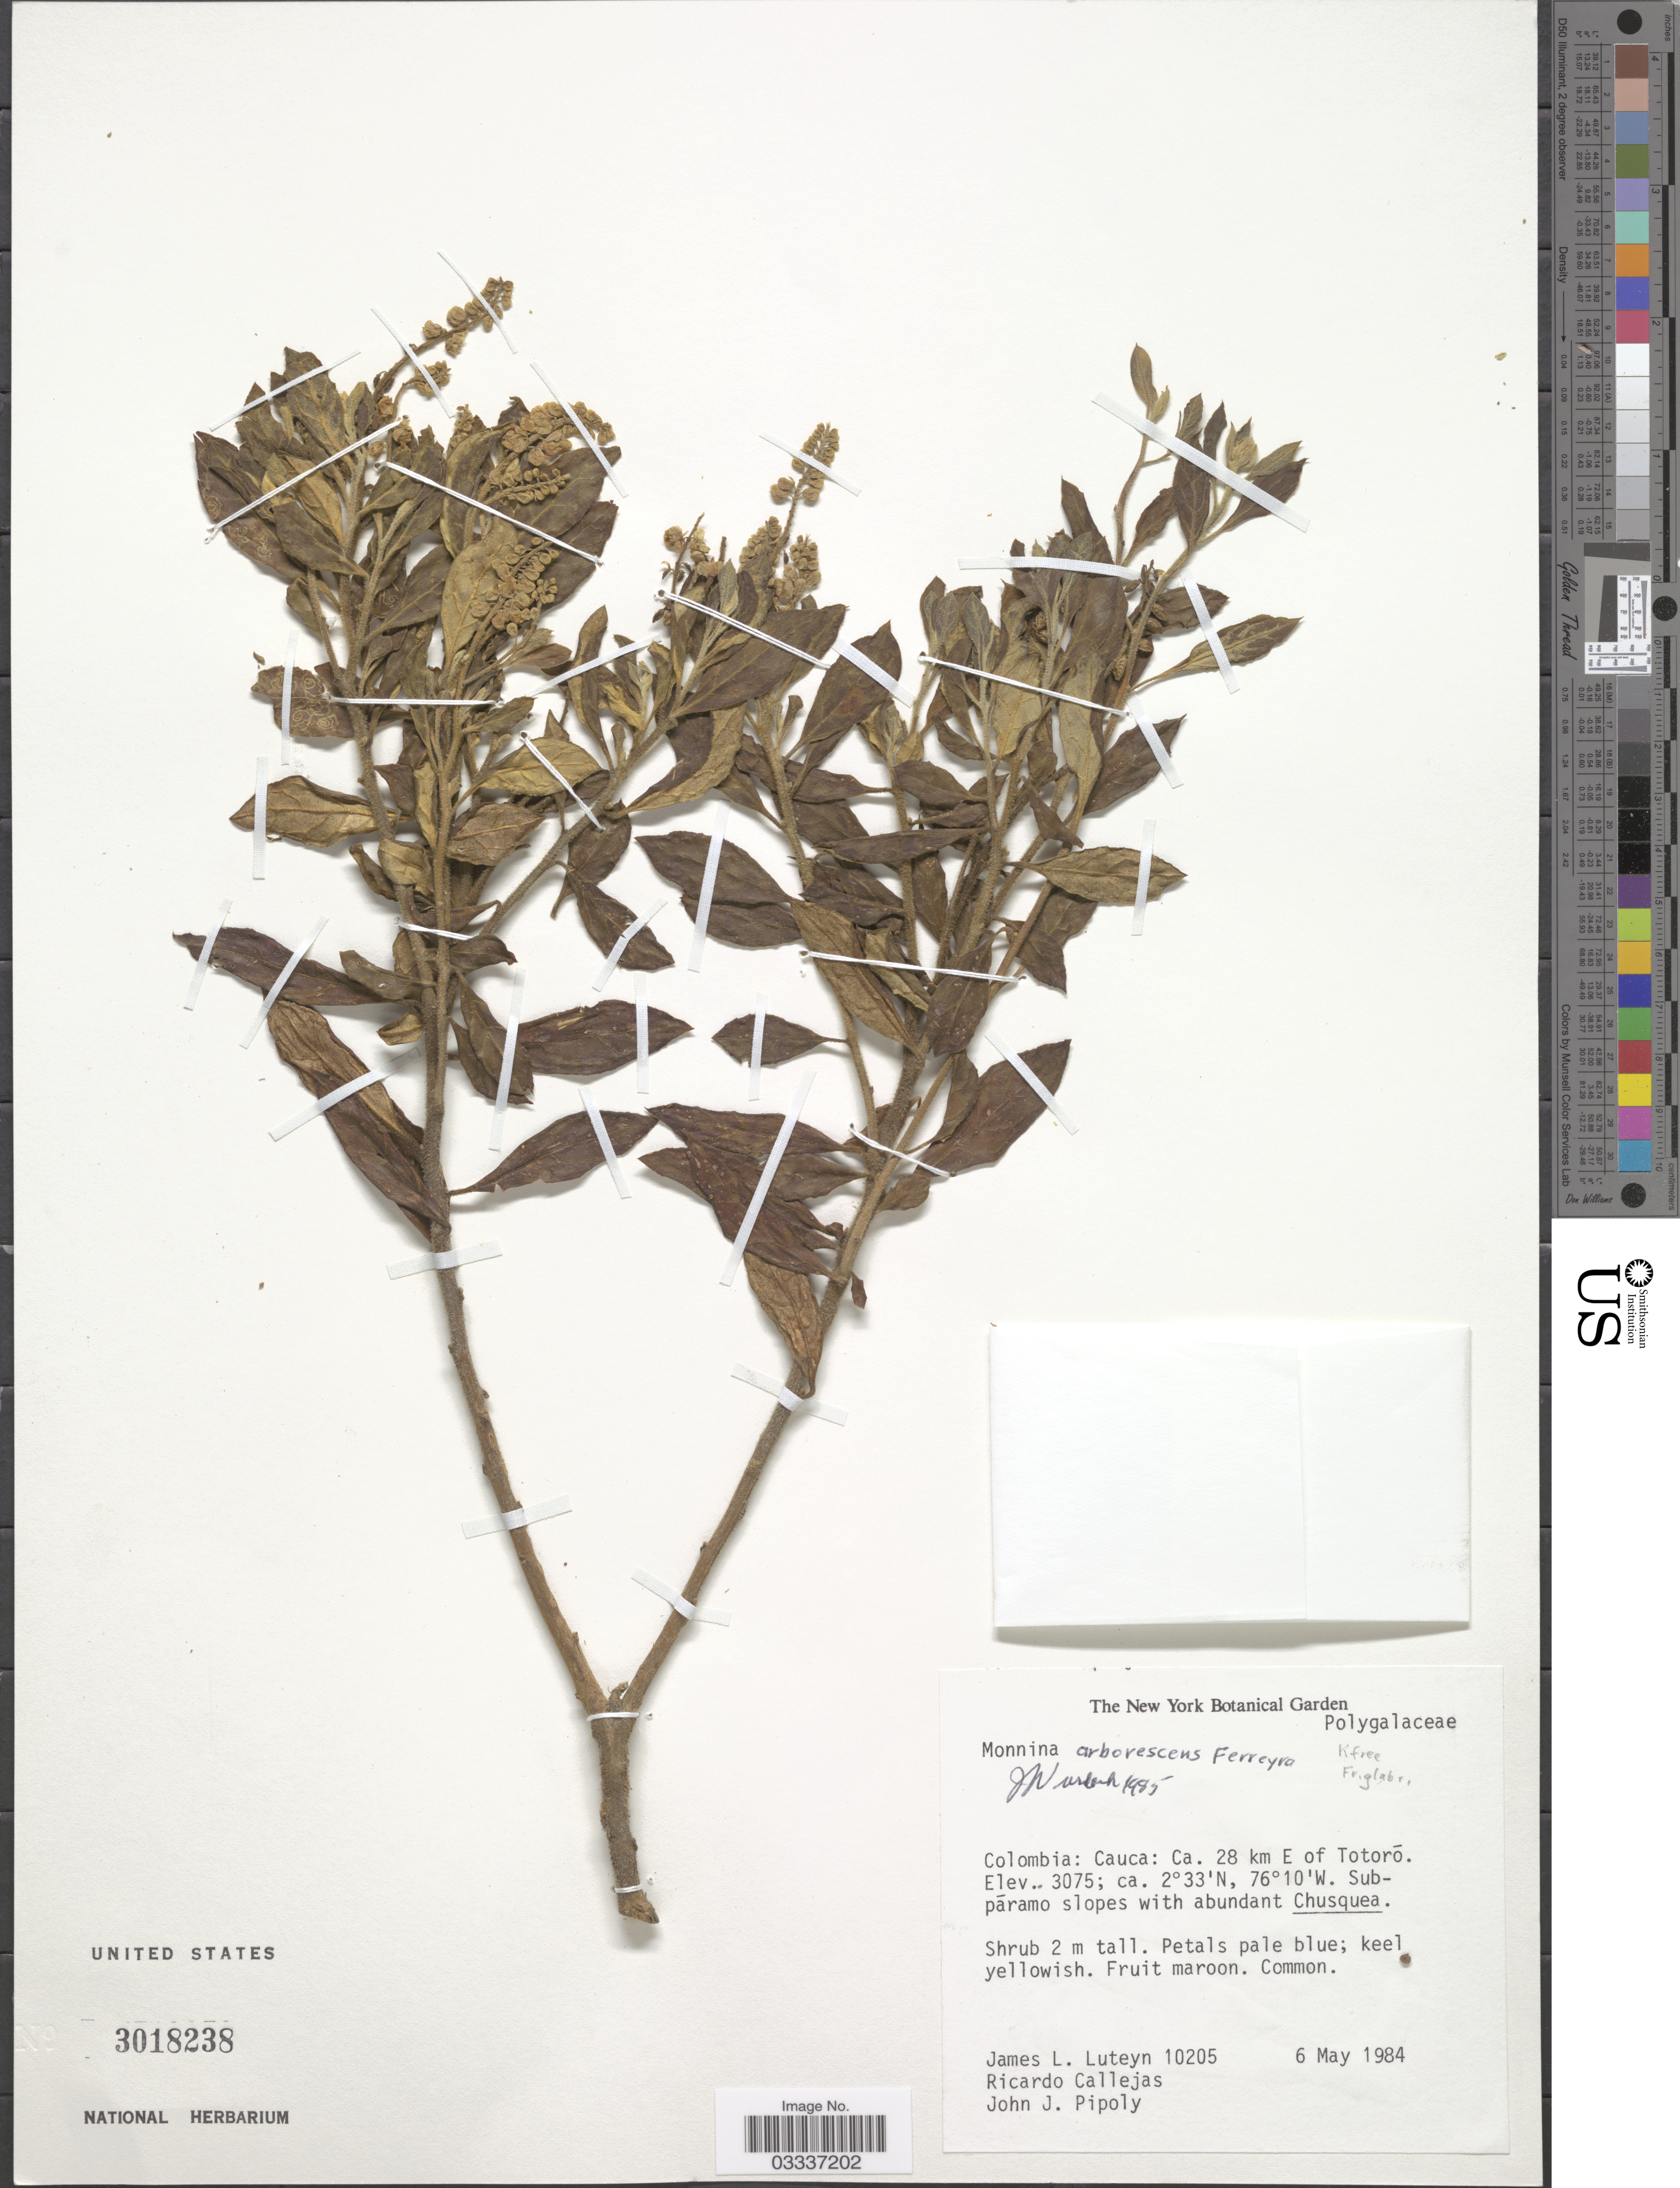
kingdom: Plantae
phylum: Tracheophyta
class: Magnoliopsida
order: Fabales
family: Polygalaceae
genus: Monnina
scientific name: Monnina arborescens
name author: Ferreyra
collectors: J. Luteyn, R. Callejas & J. J. Pipoly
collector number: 10205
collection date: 1984-05-06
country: Colombia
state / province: Cauca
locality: Ca. 28 km E of Totoró.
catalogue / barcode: US 3018238